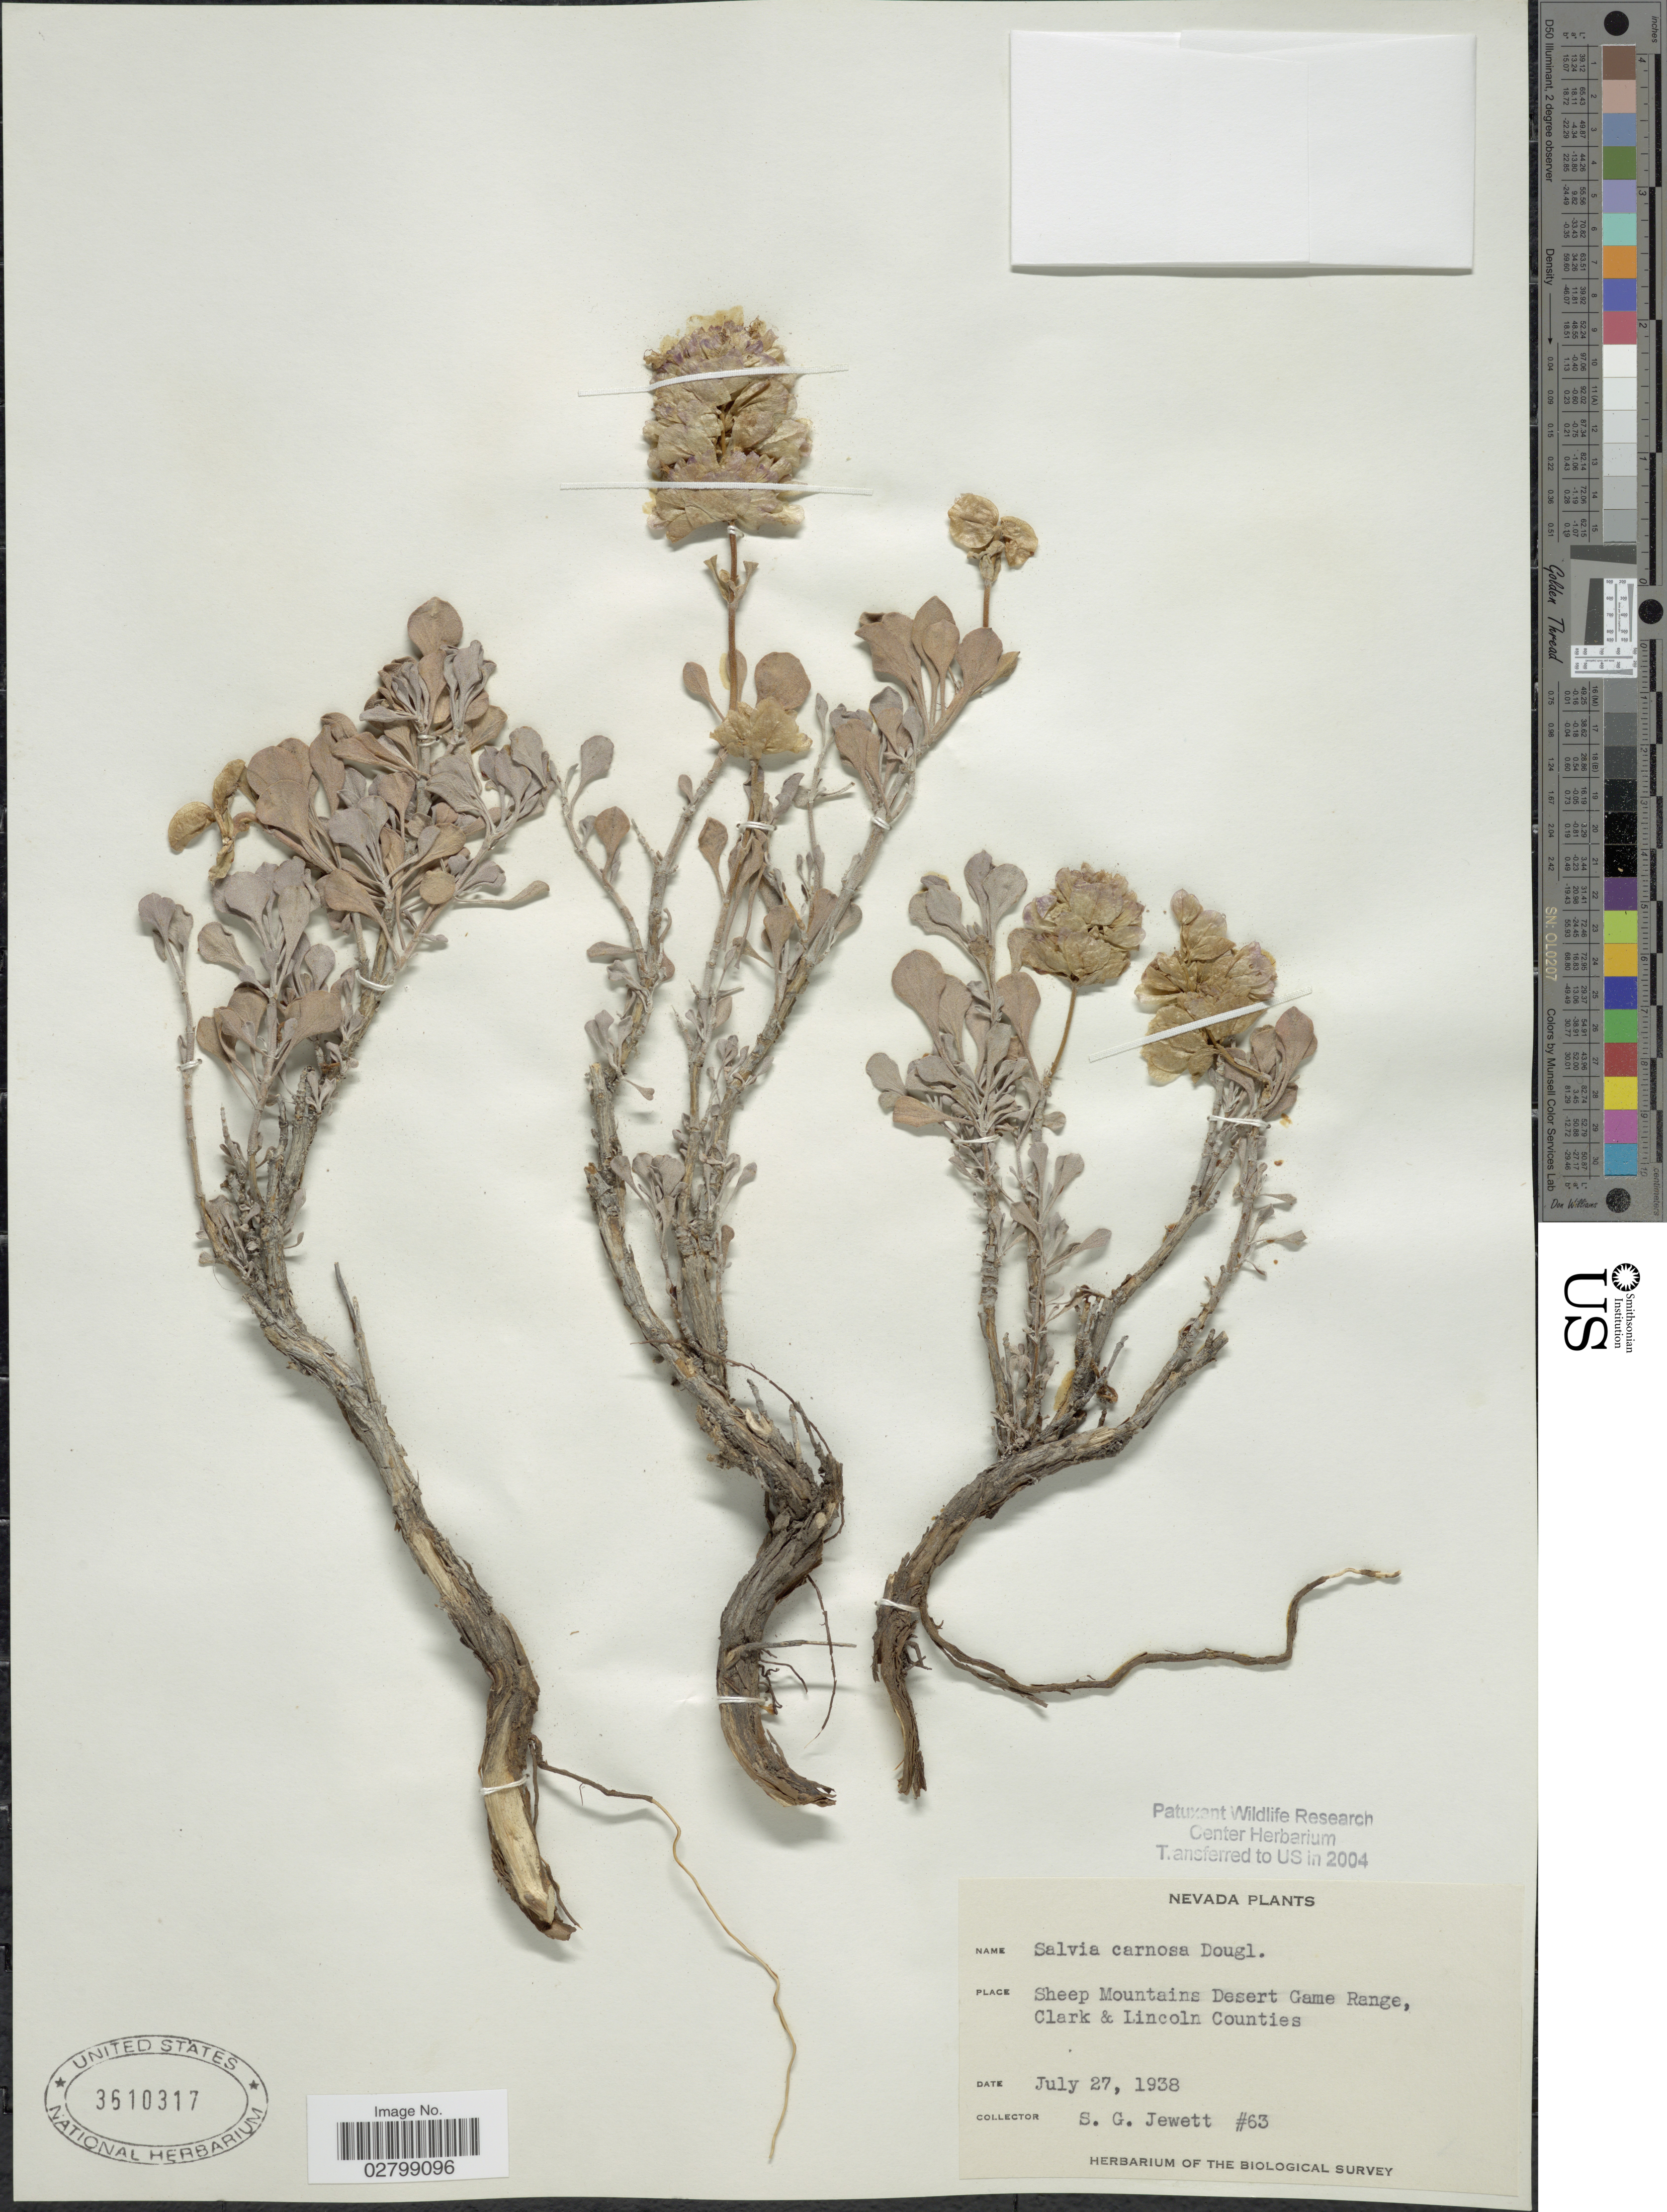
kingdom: Plantae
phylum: Tracheophyta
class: Magnoliopsida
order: Lamiales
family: Lamiaceae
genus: Salvia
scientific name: Salvia carnosa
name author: Douglas ex Greene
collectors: S. Jewett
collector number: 63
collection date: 1938-07-27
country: United States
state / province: Nevada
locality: Sheep Mountains Desert Game Range, Clark & Lincoln Counties.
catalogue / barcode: US 3610317